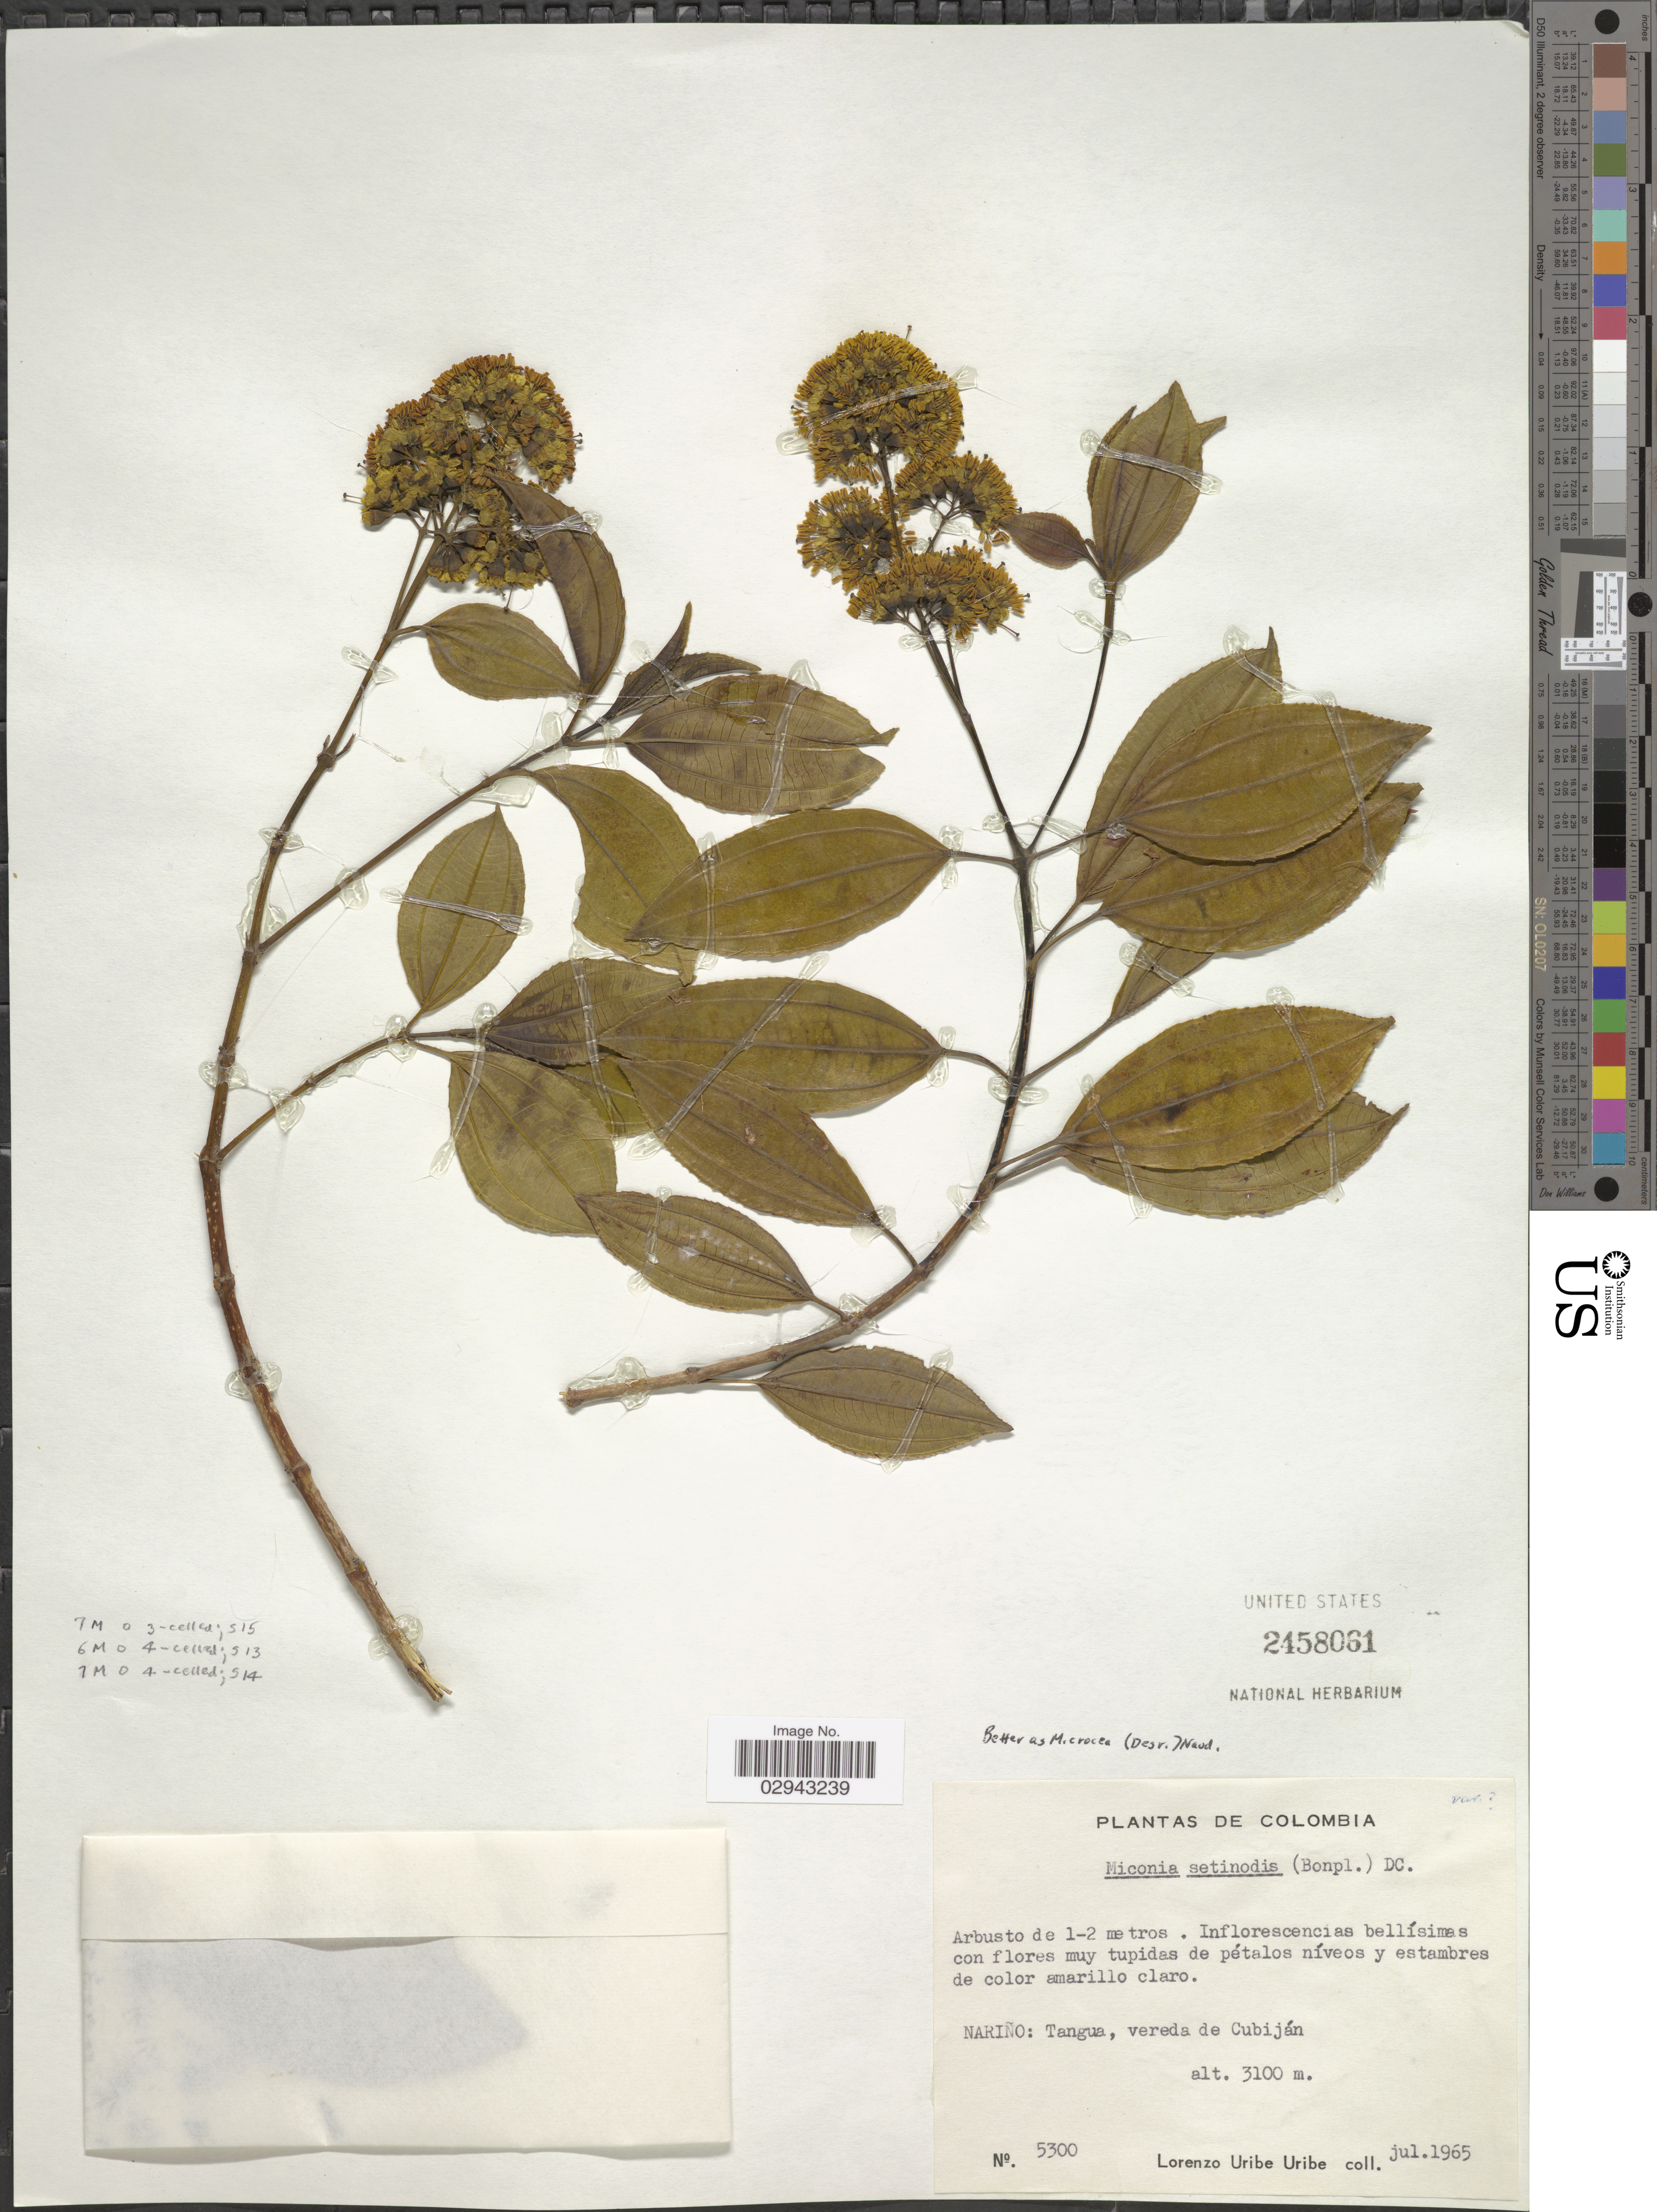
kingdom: Plantae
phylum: Tracheophyta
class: Magnoliopsida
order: Myrtales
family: Melastomataceae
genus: Miconia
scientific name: Miconia setinodis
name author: (Bonpl.) DC.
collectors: L. Uribe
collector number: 5300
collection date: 1965-07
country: Colombia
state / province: Nariño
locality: Tangua, vereda de Cubiján.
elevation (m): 3100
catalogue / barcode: US 2458061